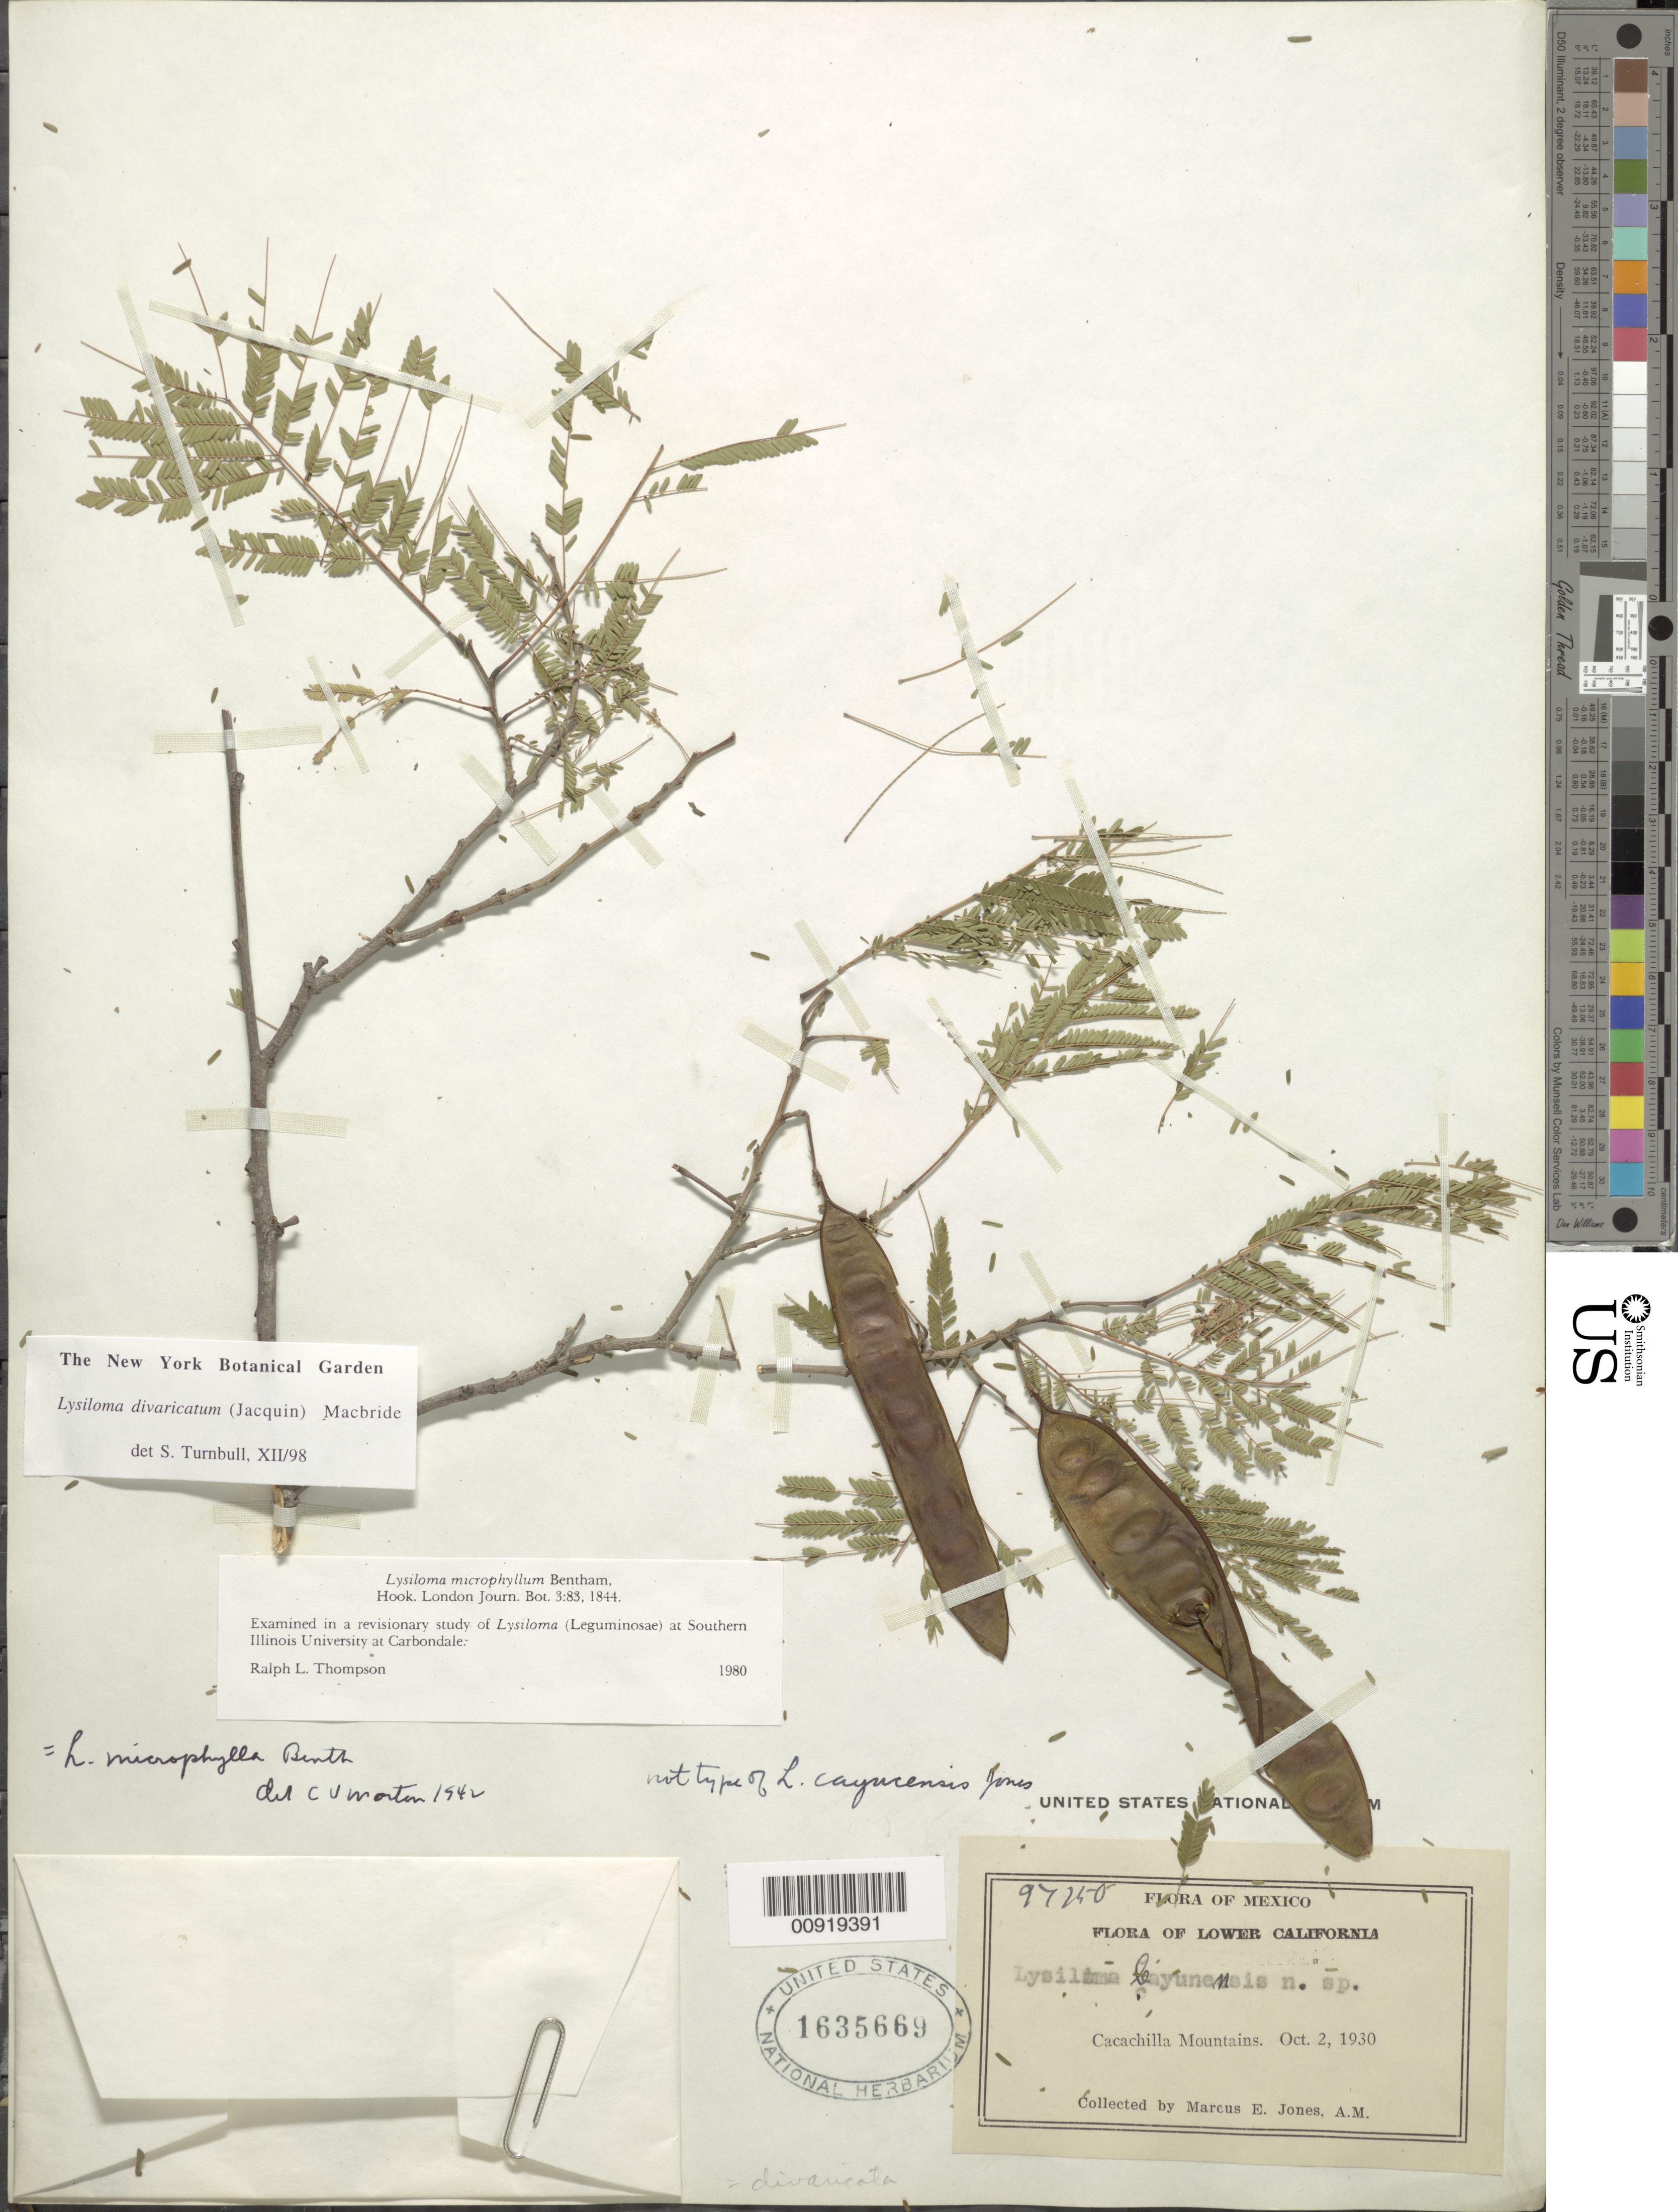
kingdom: Plantae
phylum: Tracheophyta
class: Magnoliopsida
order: Fabales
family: Fabaceae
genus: Lysiloma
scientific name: Lysiloma divaricatum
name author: (Jacq.) J.F. Macbr.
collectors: M. E. Jones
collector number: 97250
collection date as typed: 02 Oct 1930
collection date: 1930-10-02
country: Mexico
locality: Cacachilla Mountains, Lower California.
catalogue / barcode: US 1635669